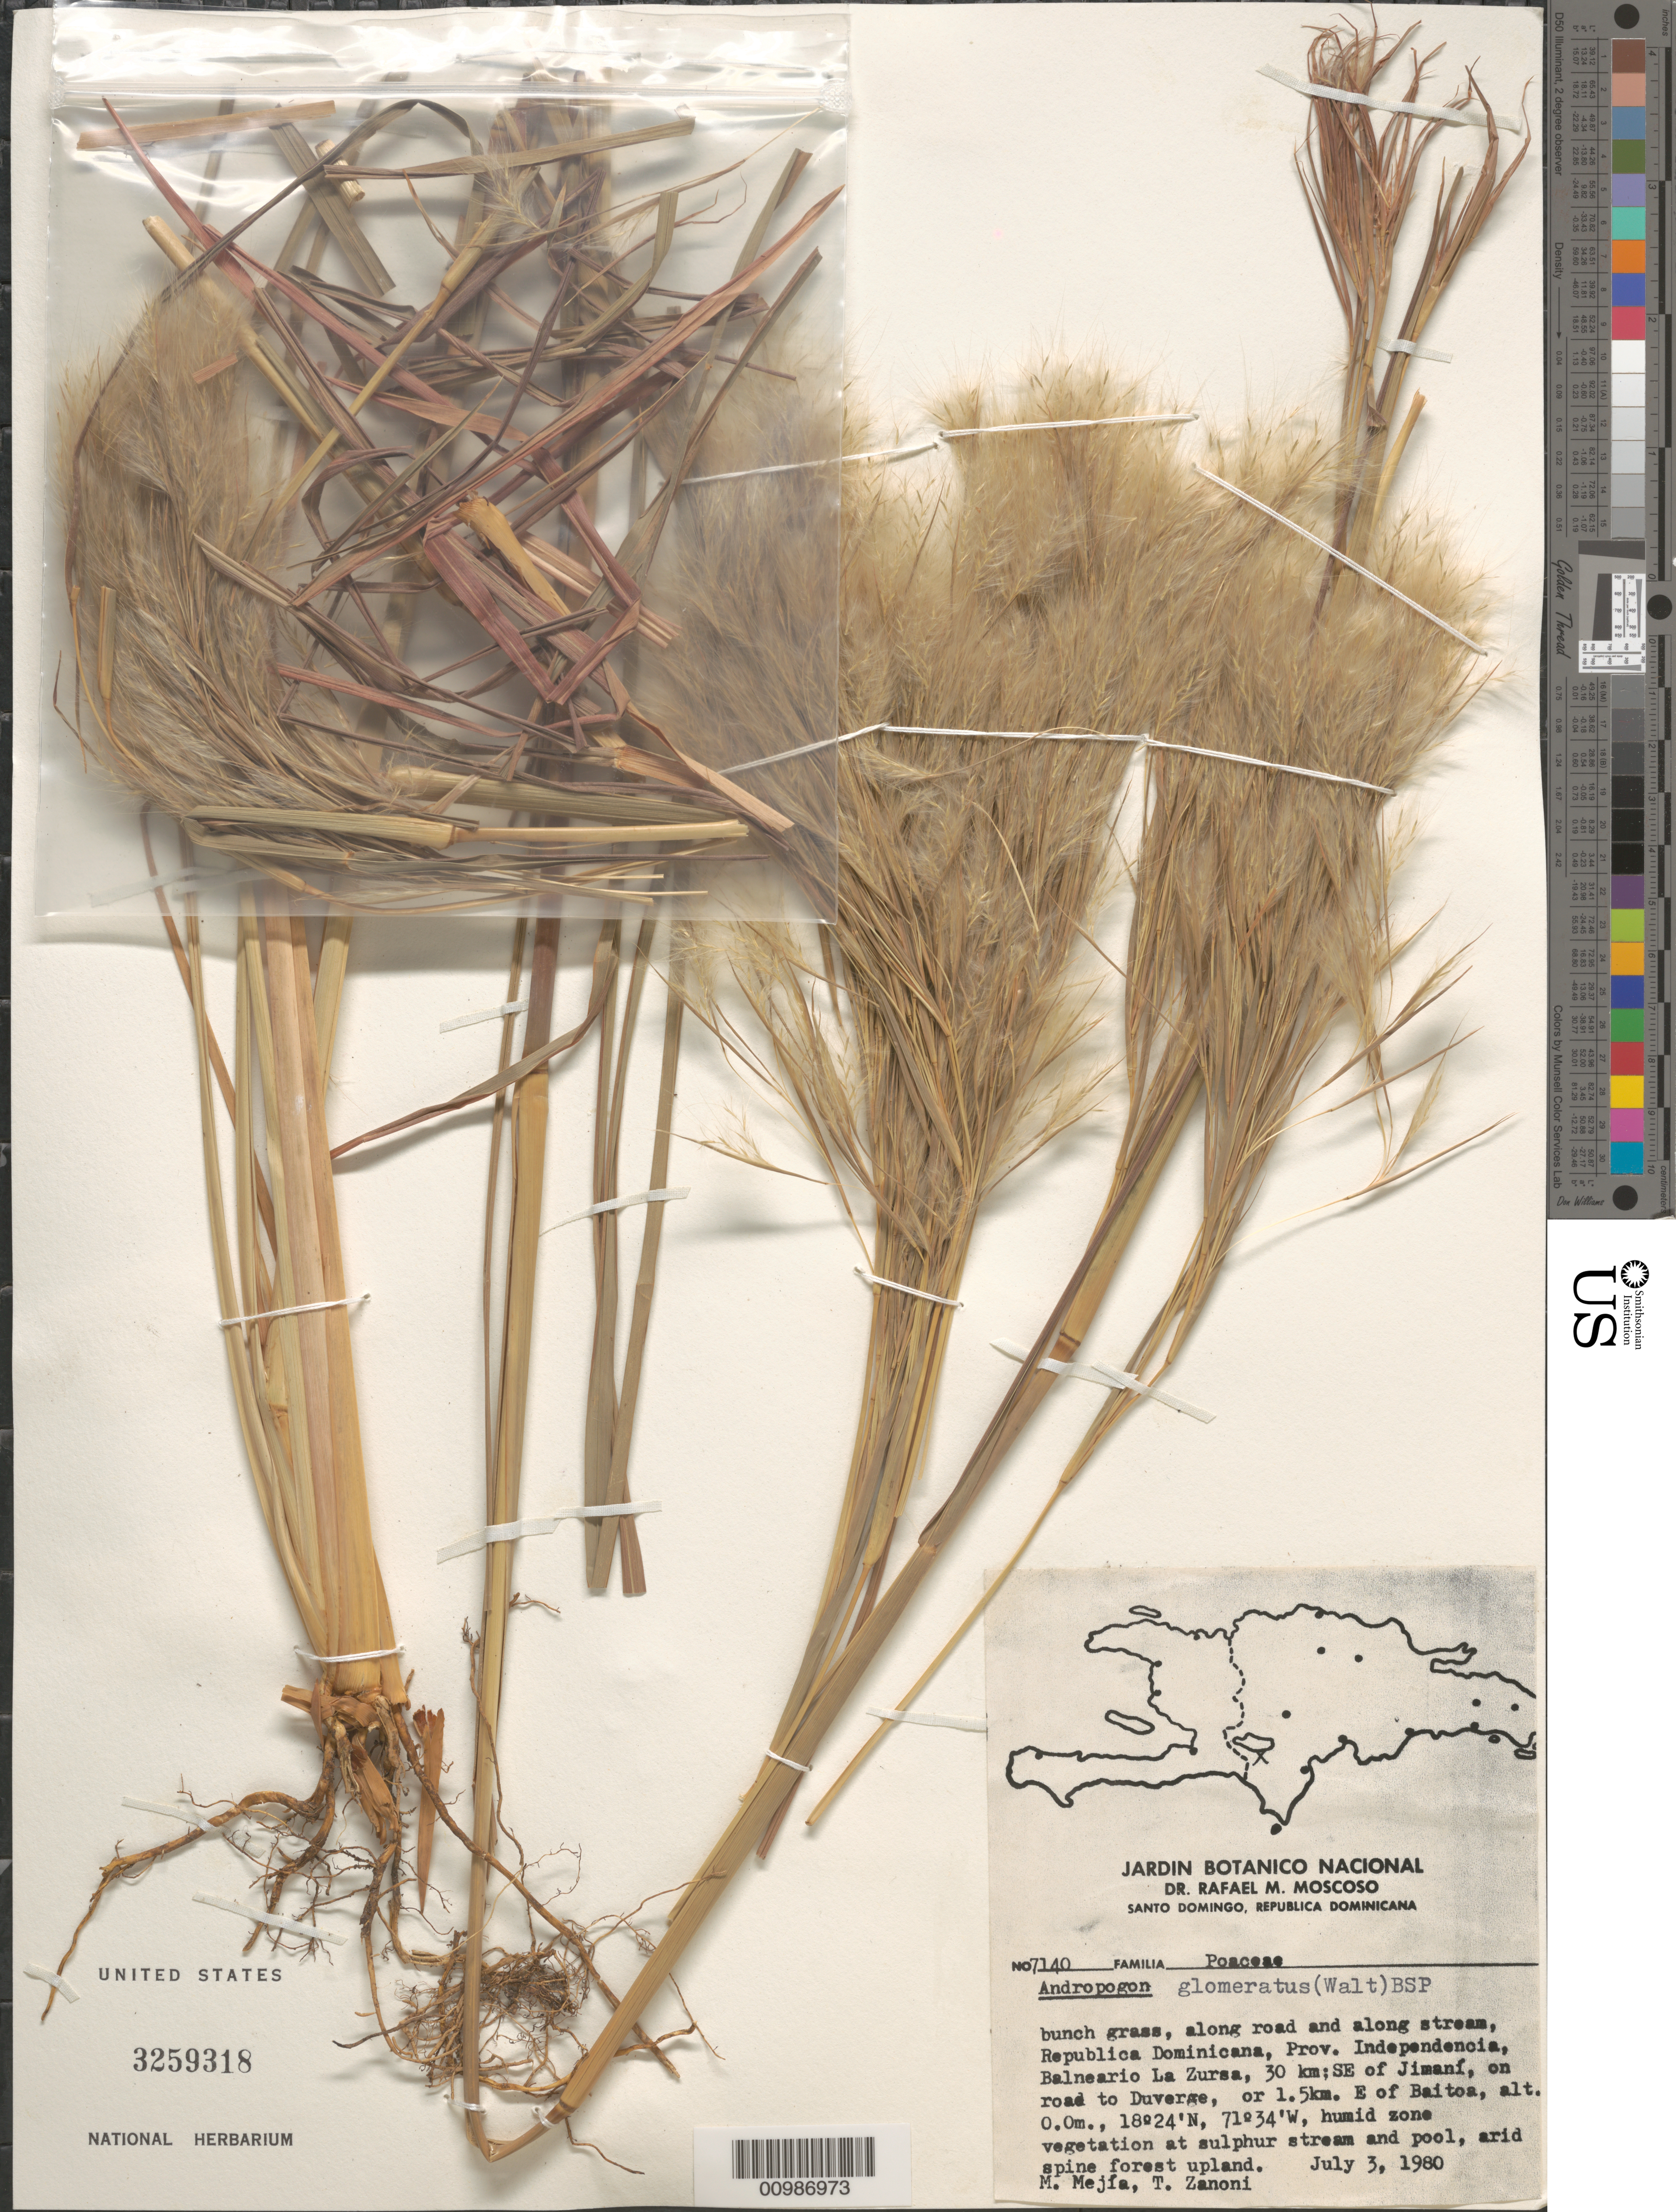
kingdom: Plantae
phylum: Tracheophyta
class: Liliopsida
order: Poales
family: Poaceae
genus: Andropogon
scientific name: Andropogon glomeratus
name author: (Walter) Britton, Stearns & Poggenb.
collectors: M. Mejia & T. A. Zanoni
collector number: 7140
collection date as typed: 03 Jul 1980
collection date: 1980-07-03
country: Dominican Republic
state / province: Independencia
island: Hispaniola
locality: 30 km. SE of Jimani on road to Duverge, or 1.5km. E of Baitoa.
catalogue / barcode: US 3259318